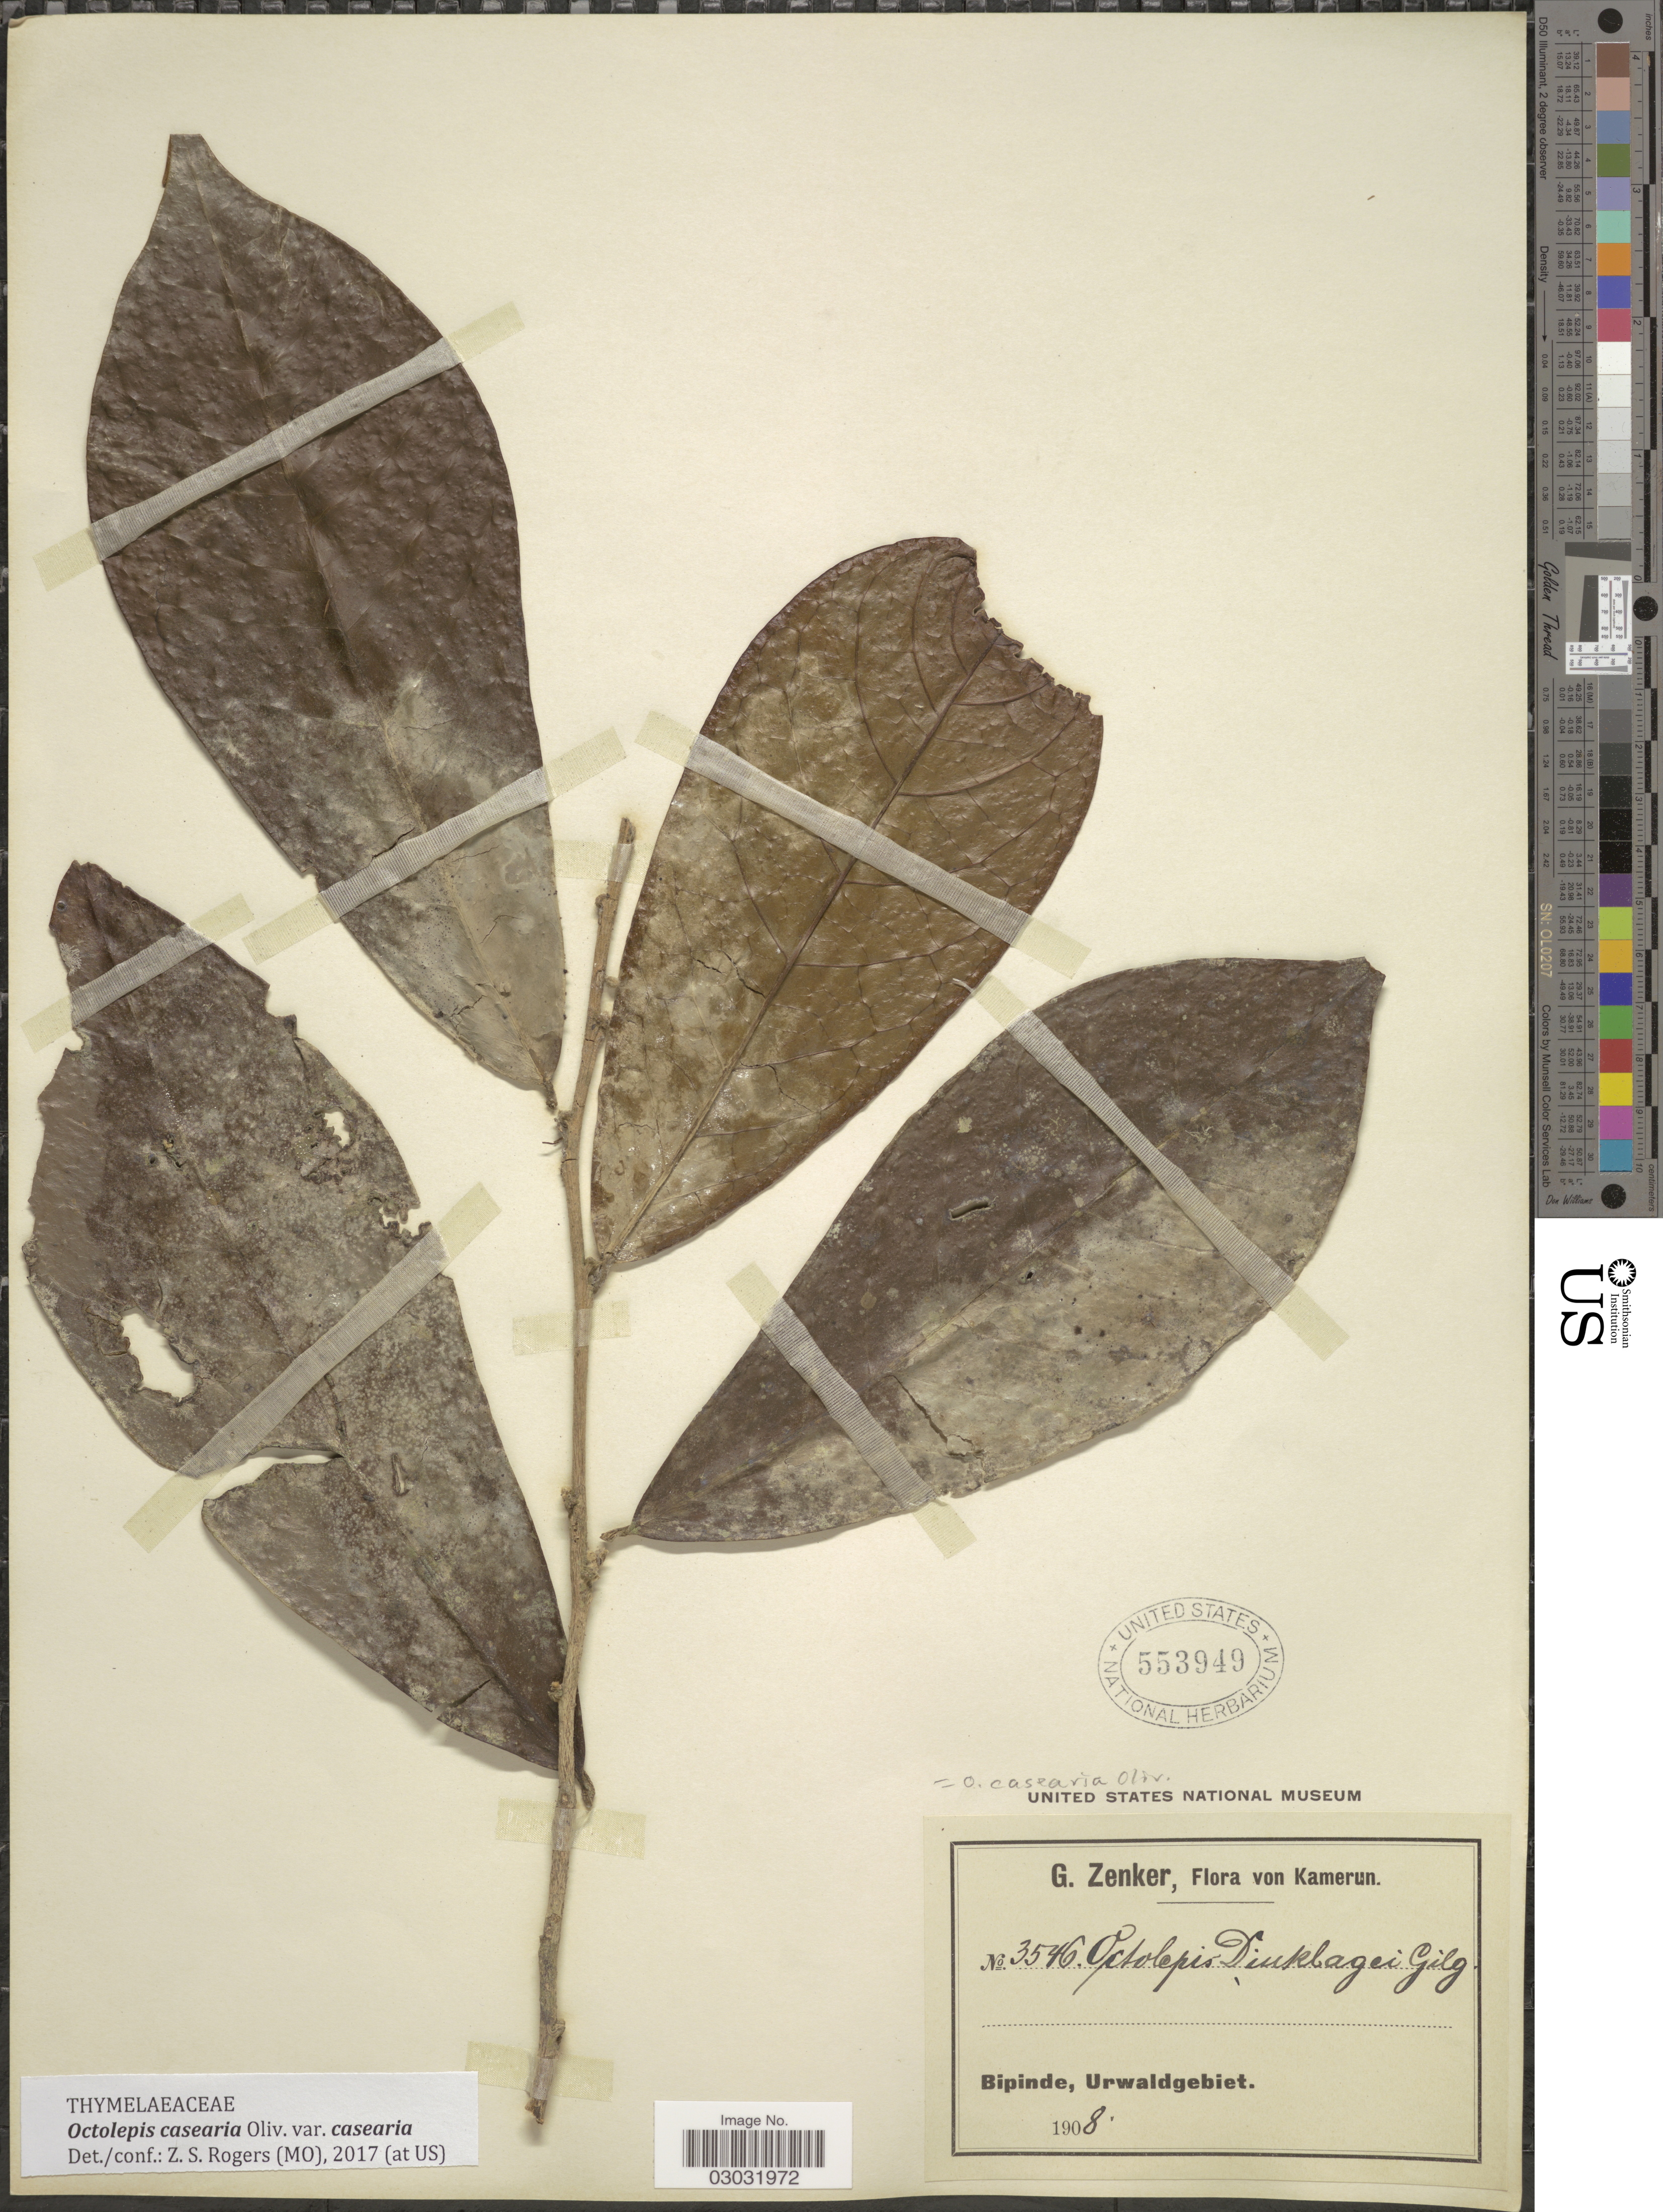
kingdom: Plantae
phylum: Tracheophyta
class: Magnoliopsida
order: Malvales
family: Thymelaeaceae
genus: Octolepis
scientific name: Octolepis casearia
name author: Oliv.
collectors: G. A. Zenker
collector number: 3546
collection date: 1908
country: Cameroon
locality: Kamerun, Bipinde, Urwaldgebiet.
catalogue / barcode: US 553949